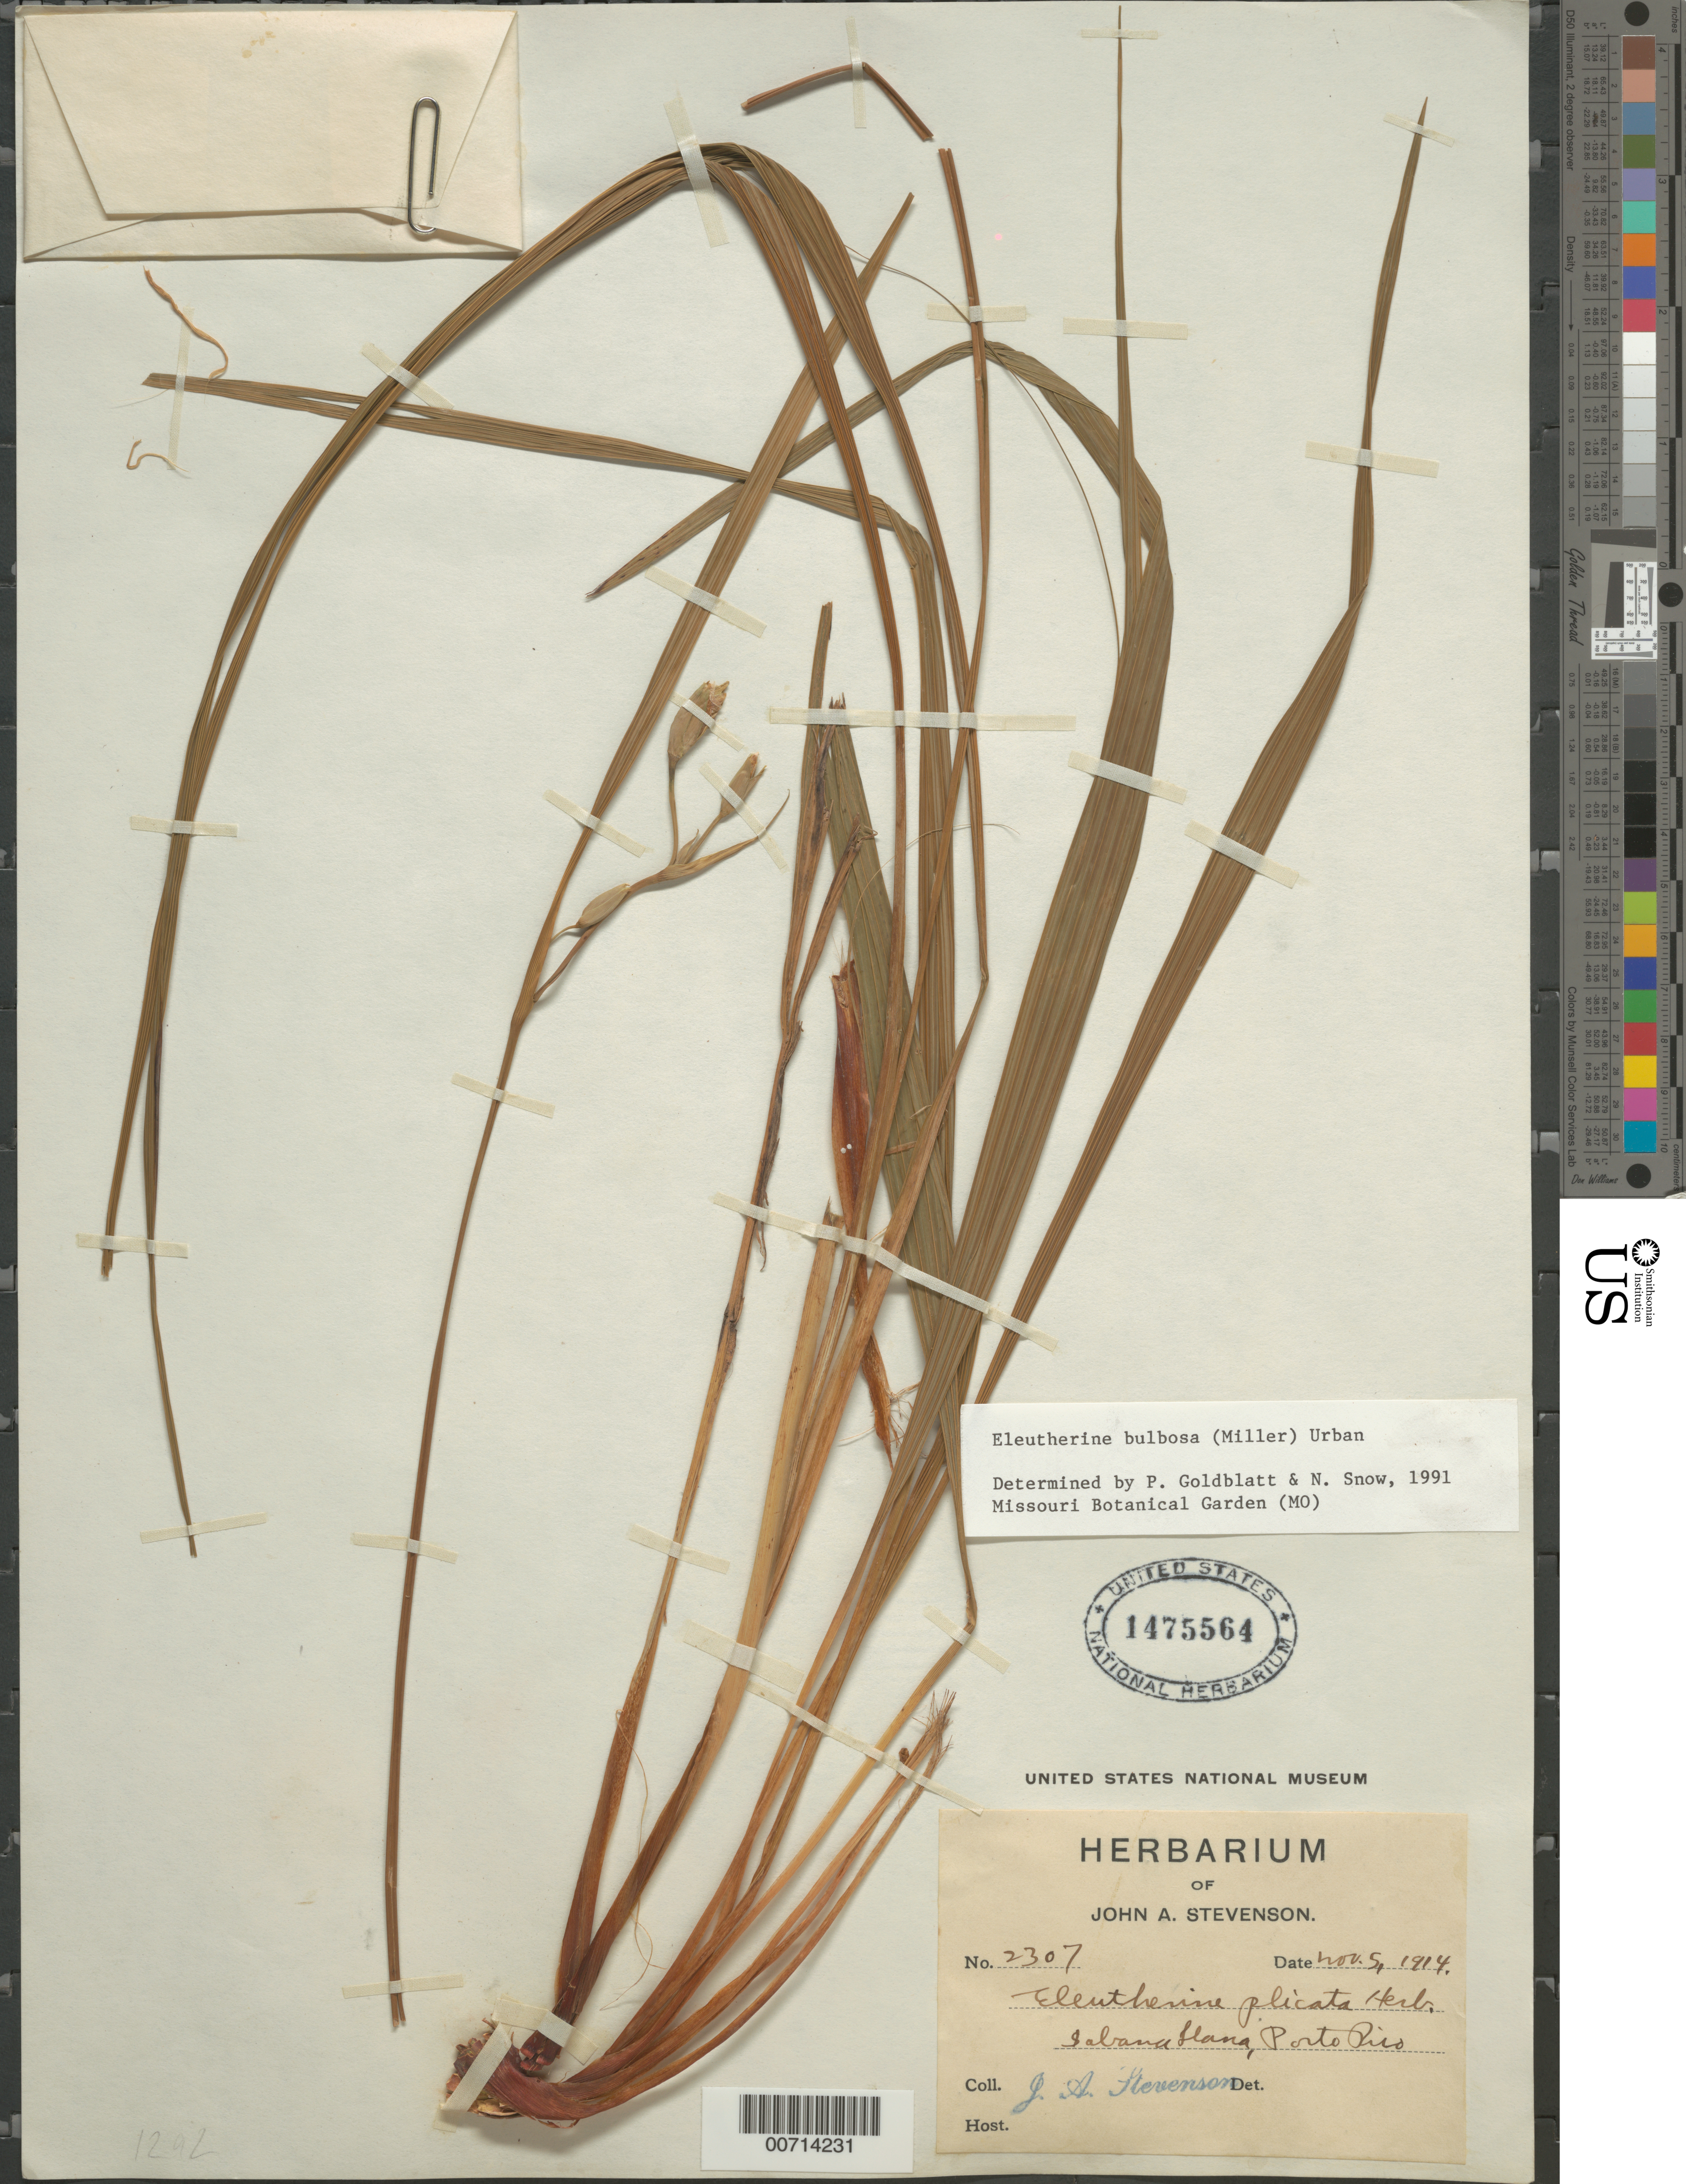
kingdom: Plantae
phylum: Tracheophyta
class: Liliopsida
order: Asparagales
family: Iridaceae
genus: Eleutherine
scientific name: Eleutherine bulbosa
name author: (Mill.) Urb.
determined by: Goldblatt, P.; Snow, N. W.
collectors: J. Stevenson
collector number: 2307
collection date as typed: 05 Nov 1914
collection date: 1914-11-05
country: Puerto Rico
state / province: Salinas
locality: Sabana Llana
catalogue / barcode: US 1475564